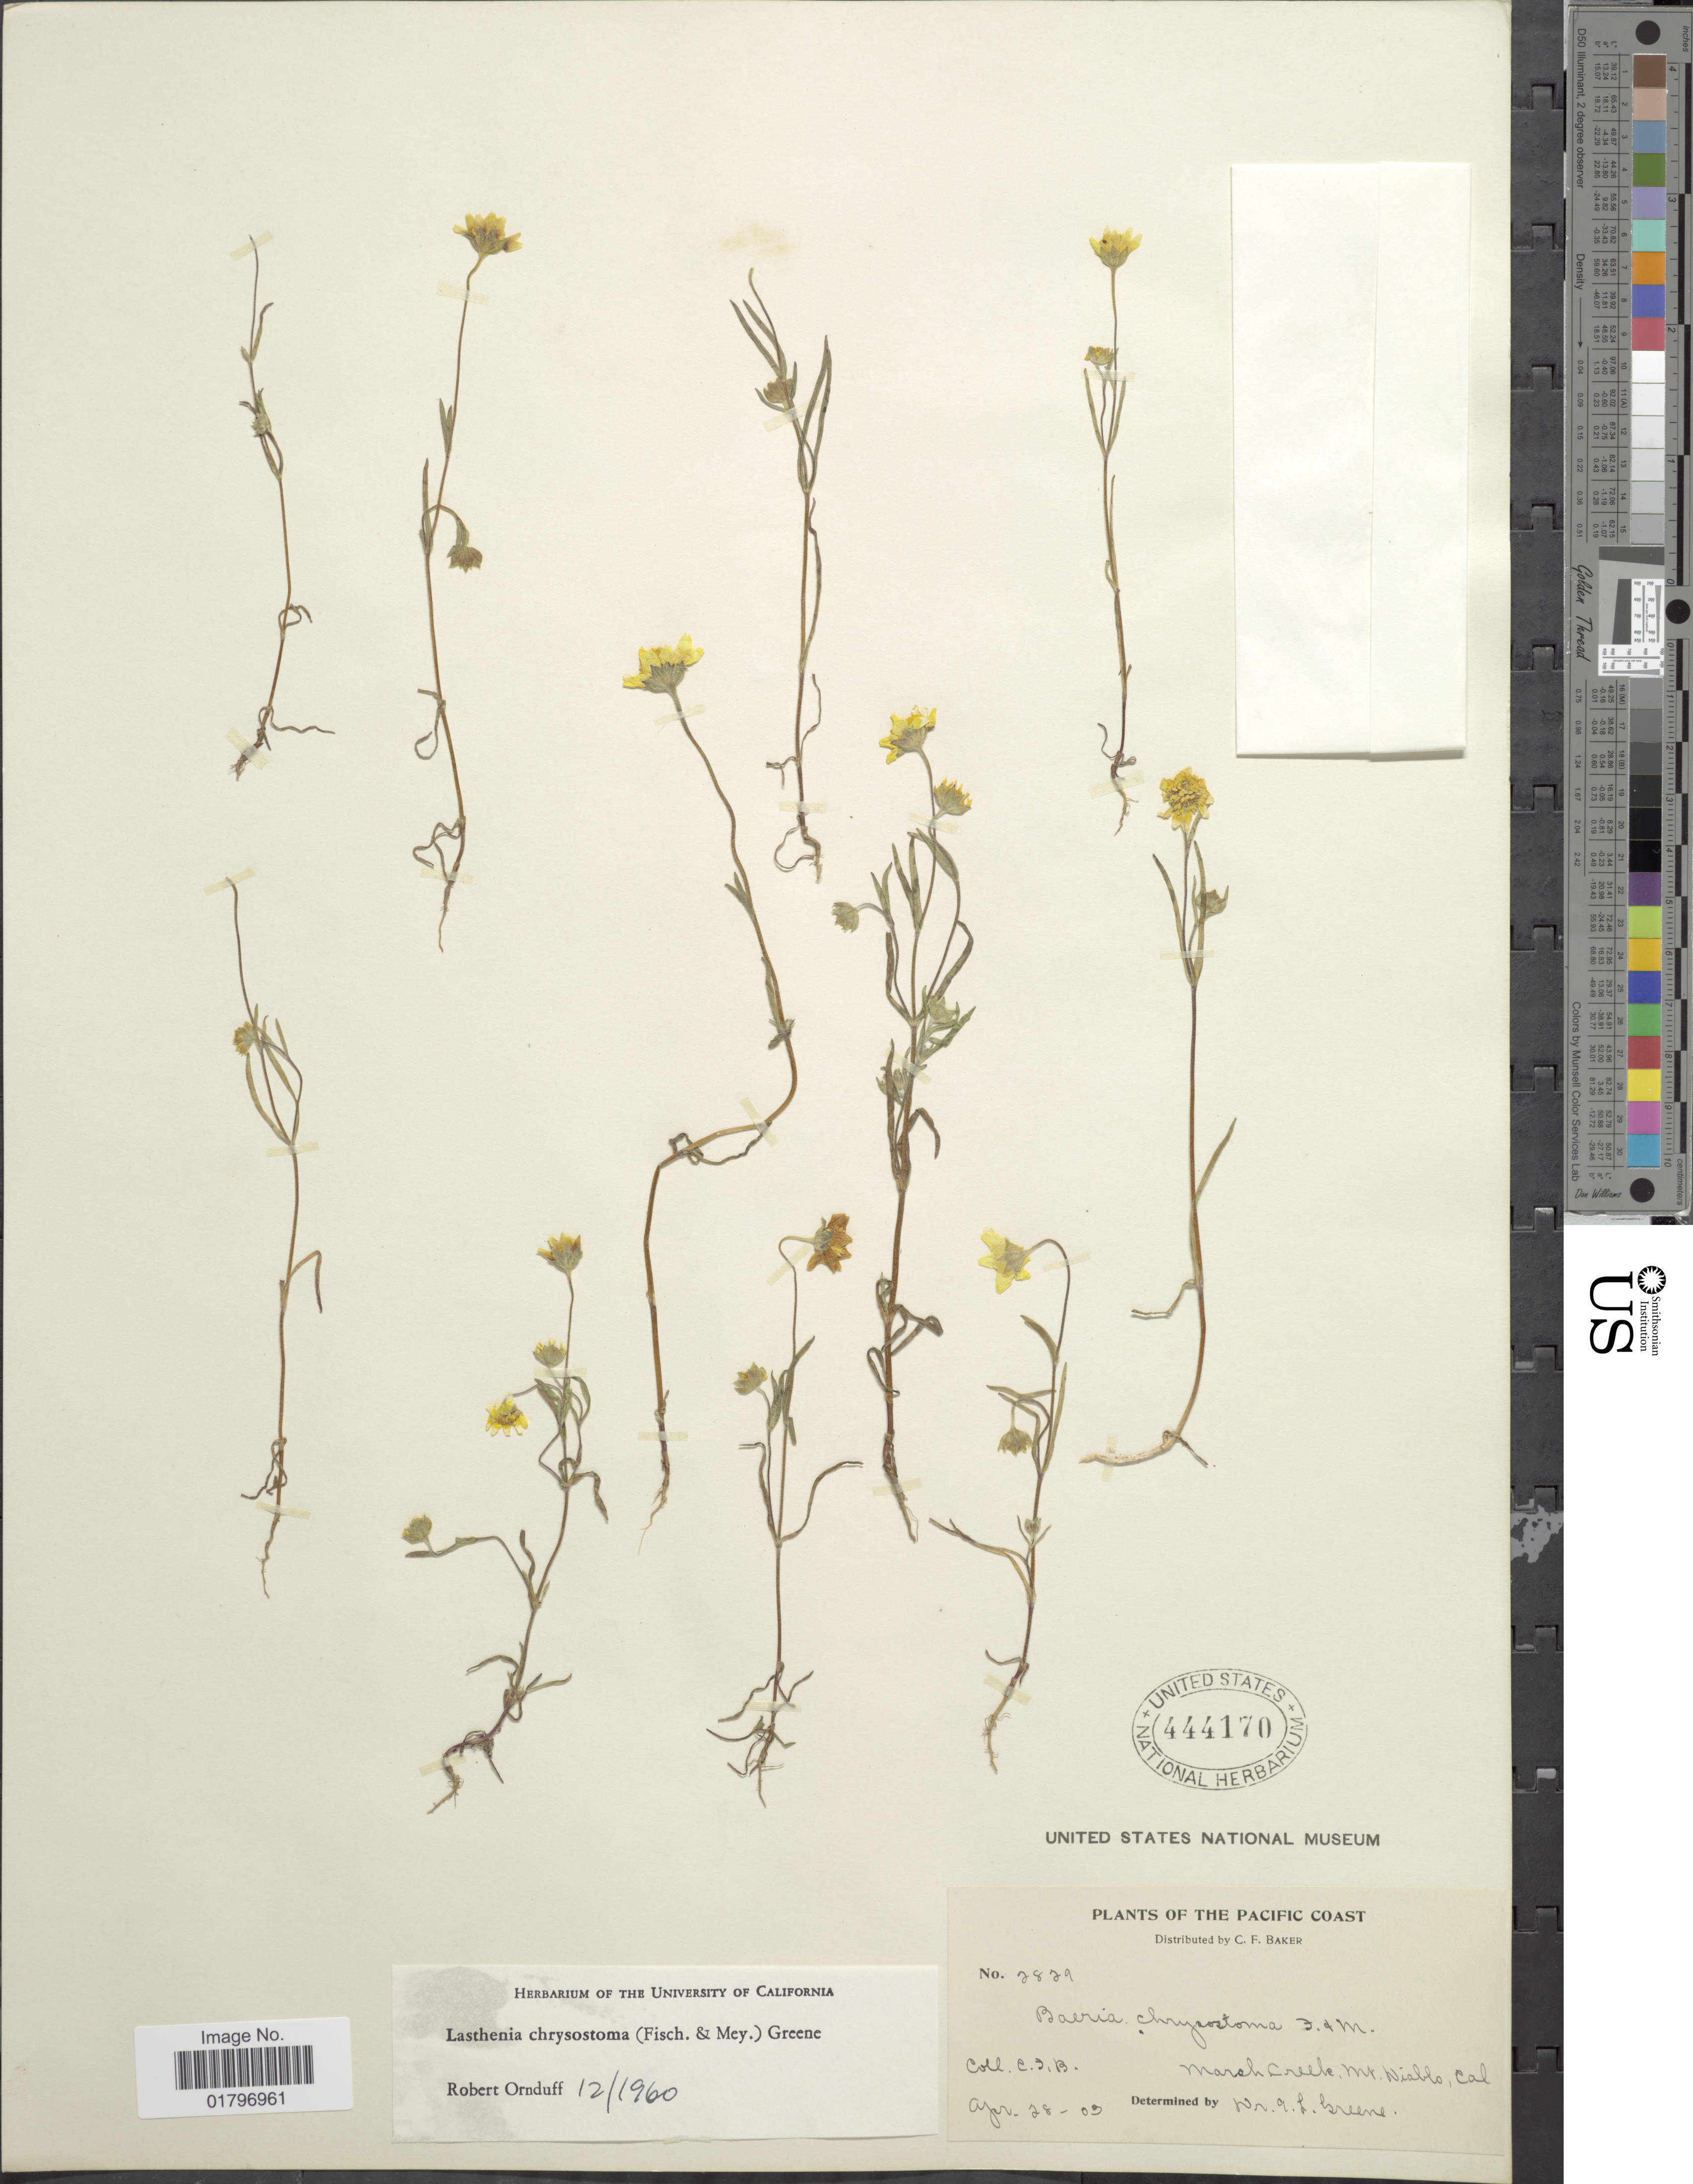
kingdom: Plantae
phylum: Tracheophyta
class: Magnoliopsida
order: Asterales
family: Asteraceae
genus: Lasthenia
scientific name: Lasthenia chrysostoma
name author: (Fisch. & C.A. Mey.) Greene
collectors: C. F. Baker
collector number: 2829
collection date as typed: Transcribed d/m/y: 28/4/3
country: United States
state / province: California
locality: Pacific Coast. Marsh Creek, Mt. Diablo, Cal.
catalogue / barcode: US 444170